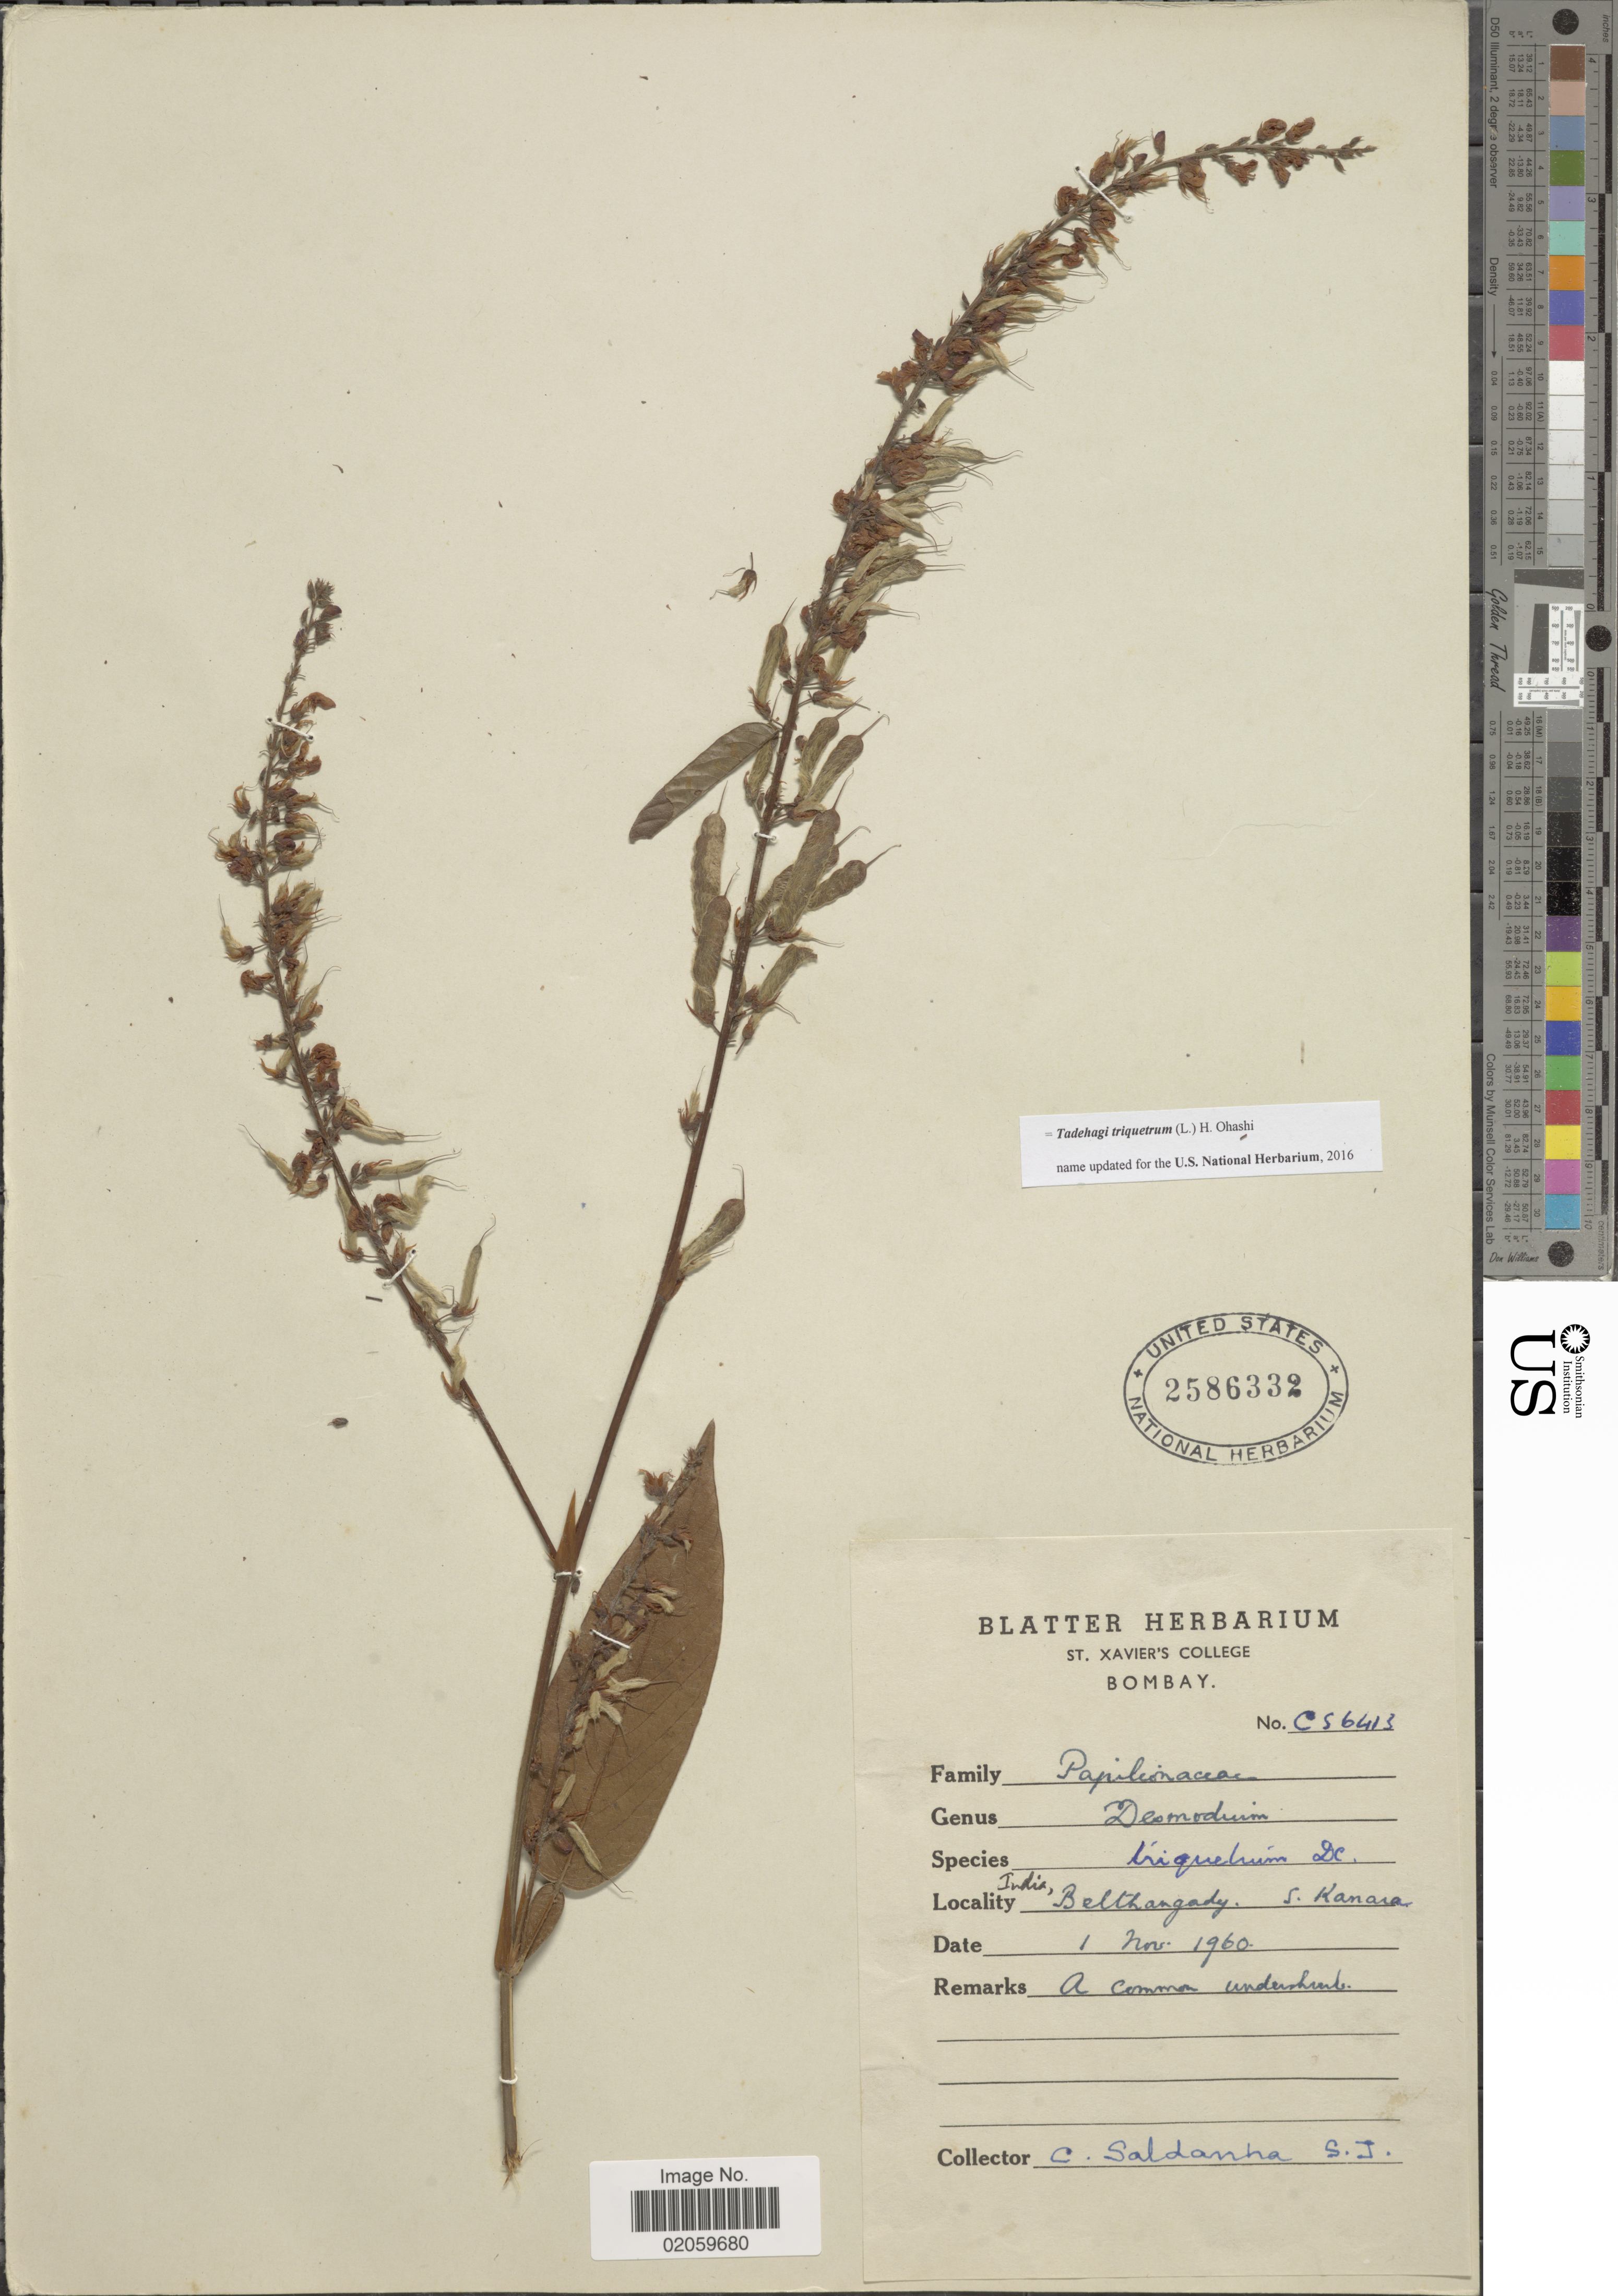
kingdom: Plantae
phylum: Tracheophyta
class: Magnoliopsida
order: Fabales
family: Fabaceae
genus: Tadehagi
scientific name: Tadehagi triquetrum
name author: (L.) H. Ohashi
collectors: C. Saldanha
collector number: CS 6413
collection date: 1960-11-01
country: India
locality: Belthangady, S. Kanara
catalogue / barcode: US 2586332